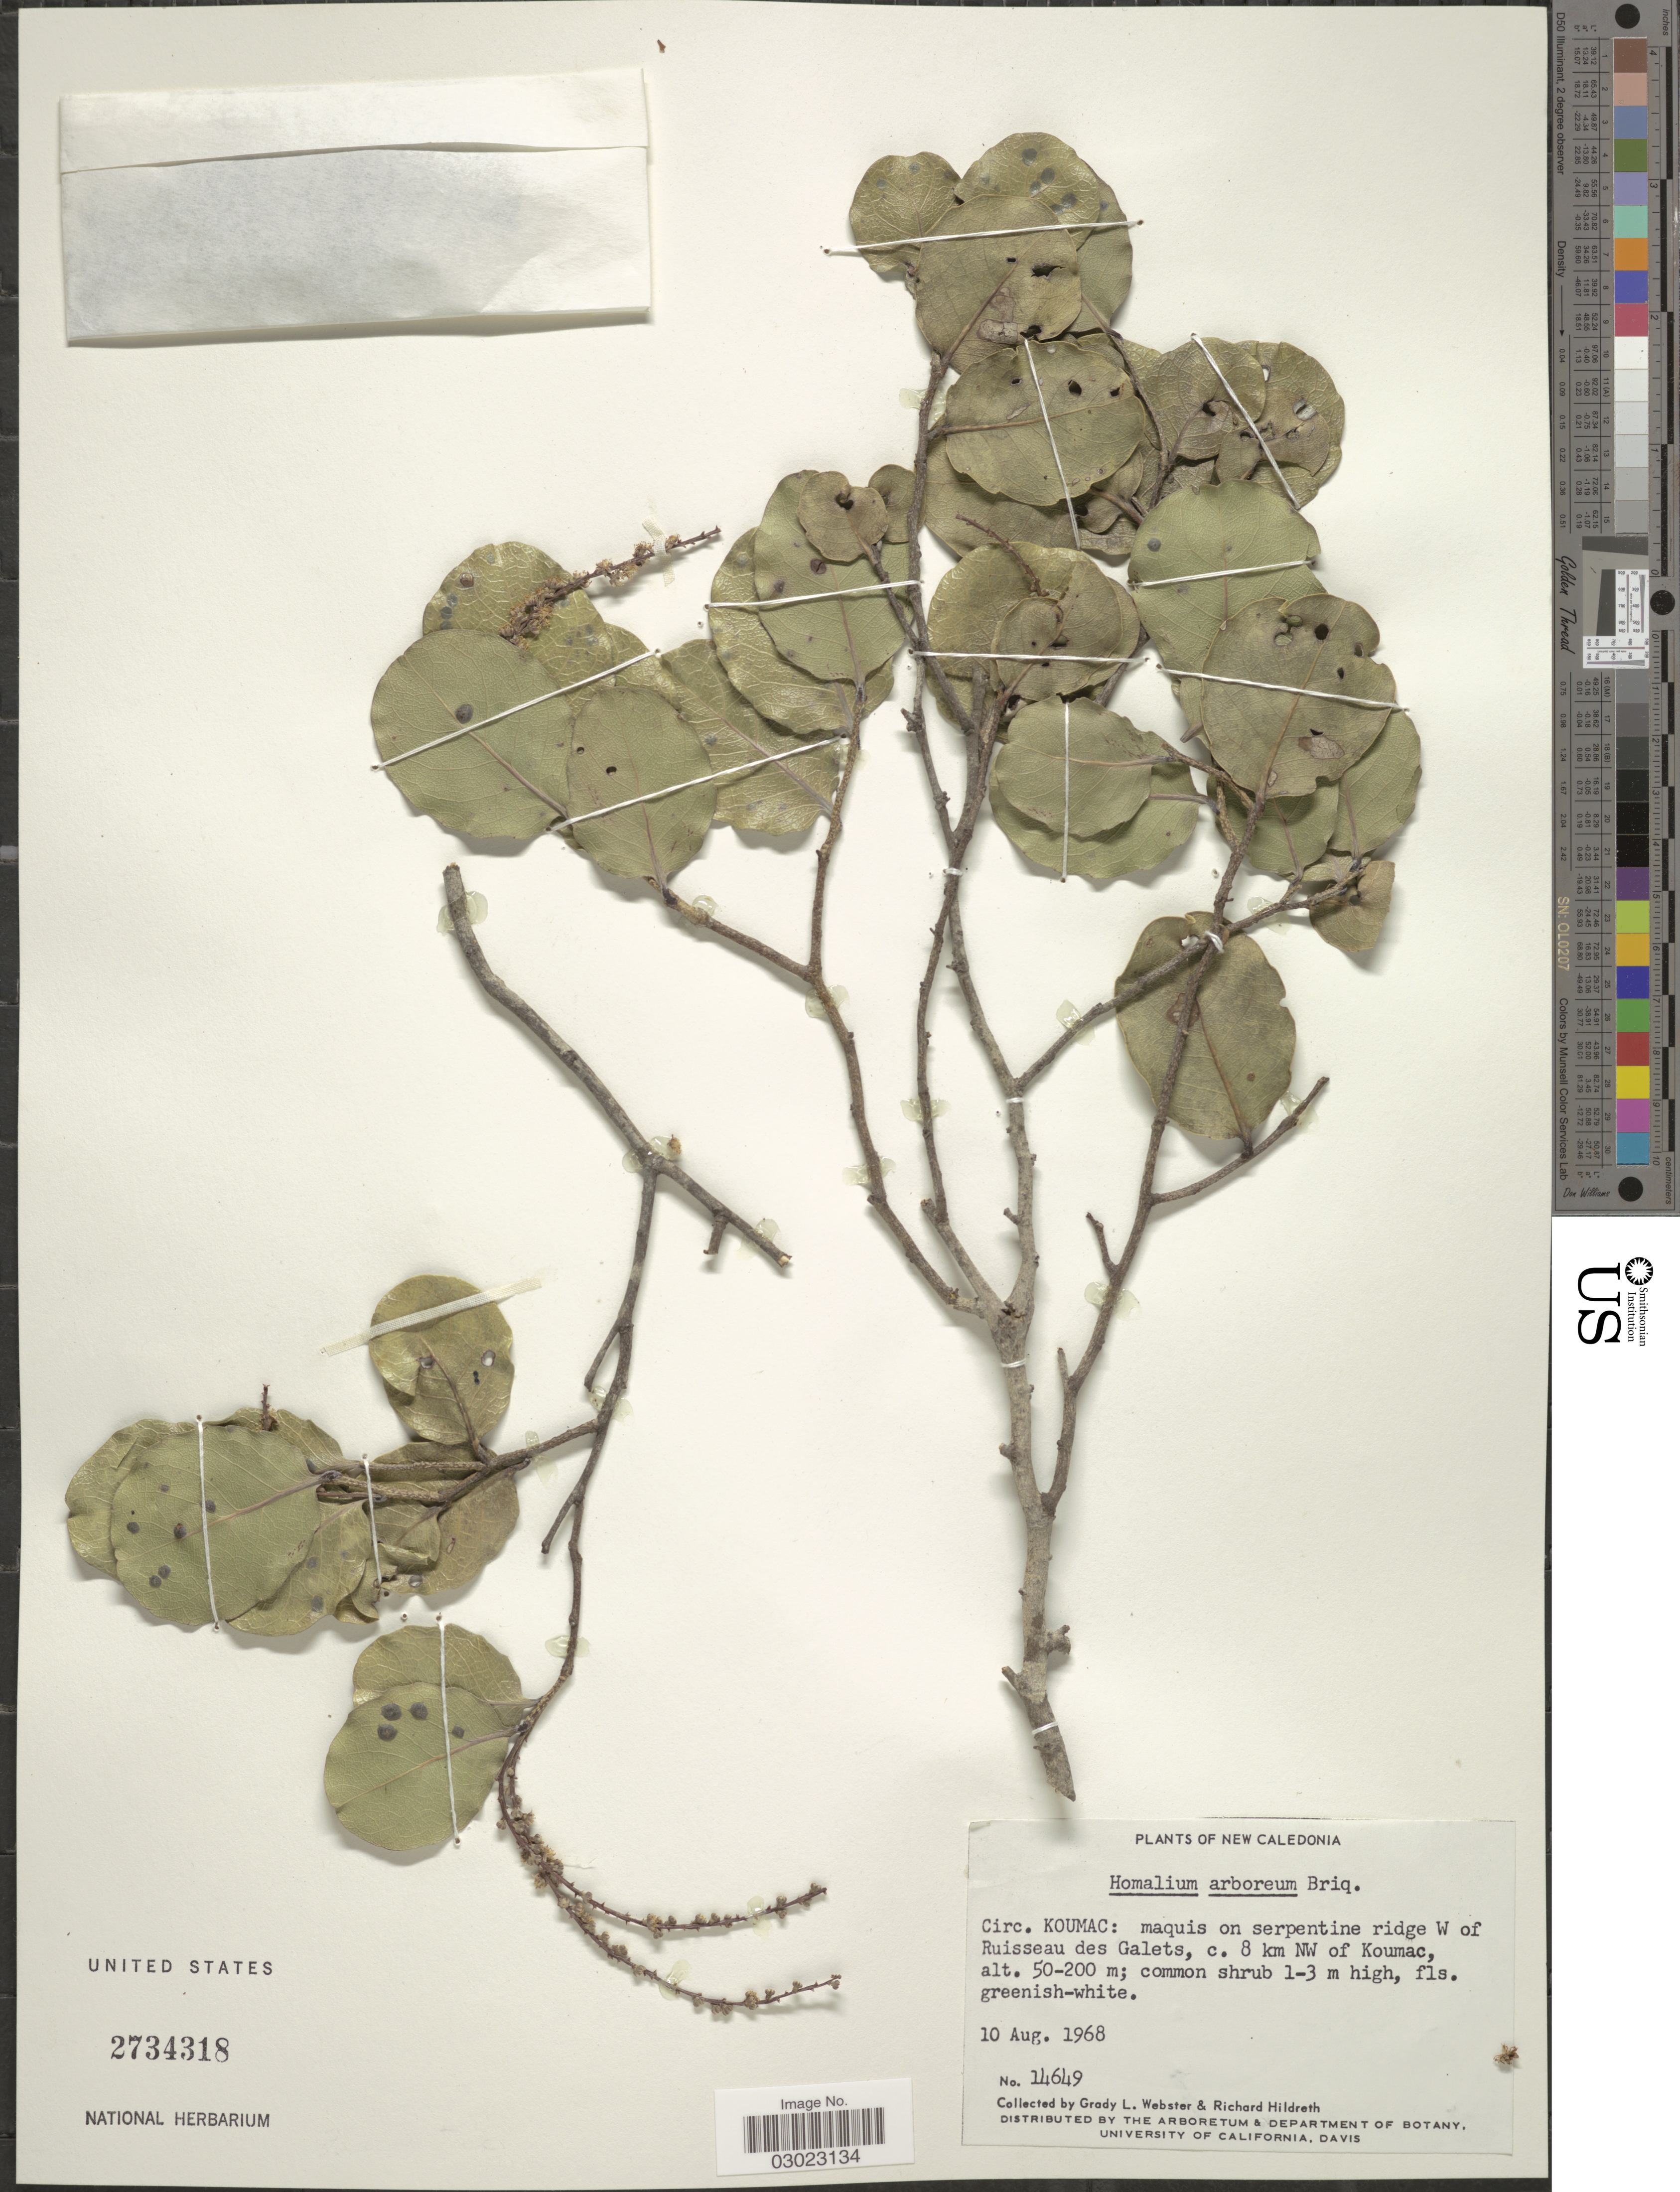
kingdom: Plantae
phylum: Tracheophyta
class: Magnoliopsida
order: Malpighiales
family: Salicaceae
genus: Homalium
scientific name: Homalium deplanchei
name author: Warb.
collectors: G. L. Webster & R. Hildreth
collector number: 14649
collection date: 1968-08-10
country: New Caledonia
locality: Circ. KOUMAC: maquis on serpentine ridge W of Ruisseau des Galets, c. 8 km NW of Koumac.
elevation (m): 50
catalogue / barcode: US 2734318